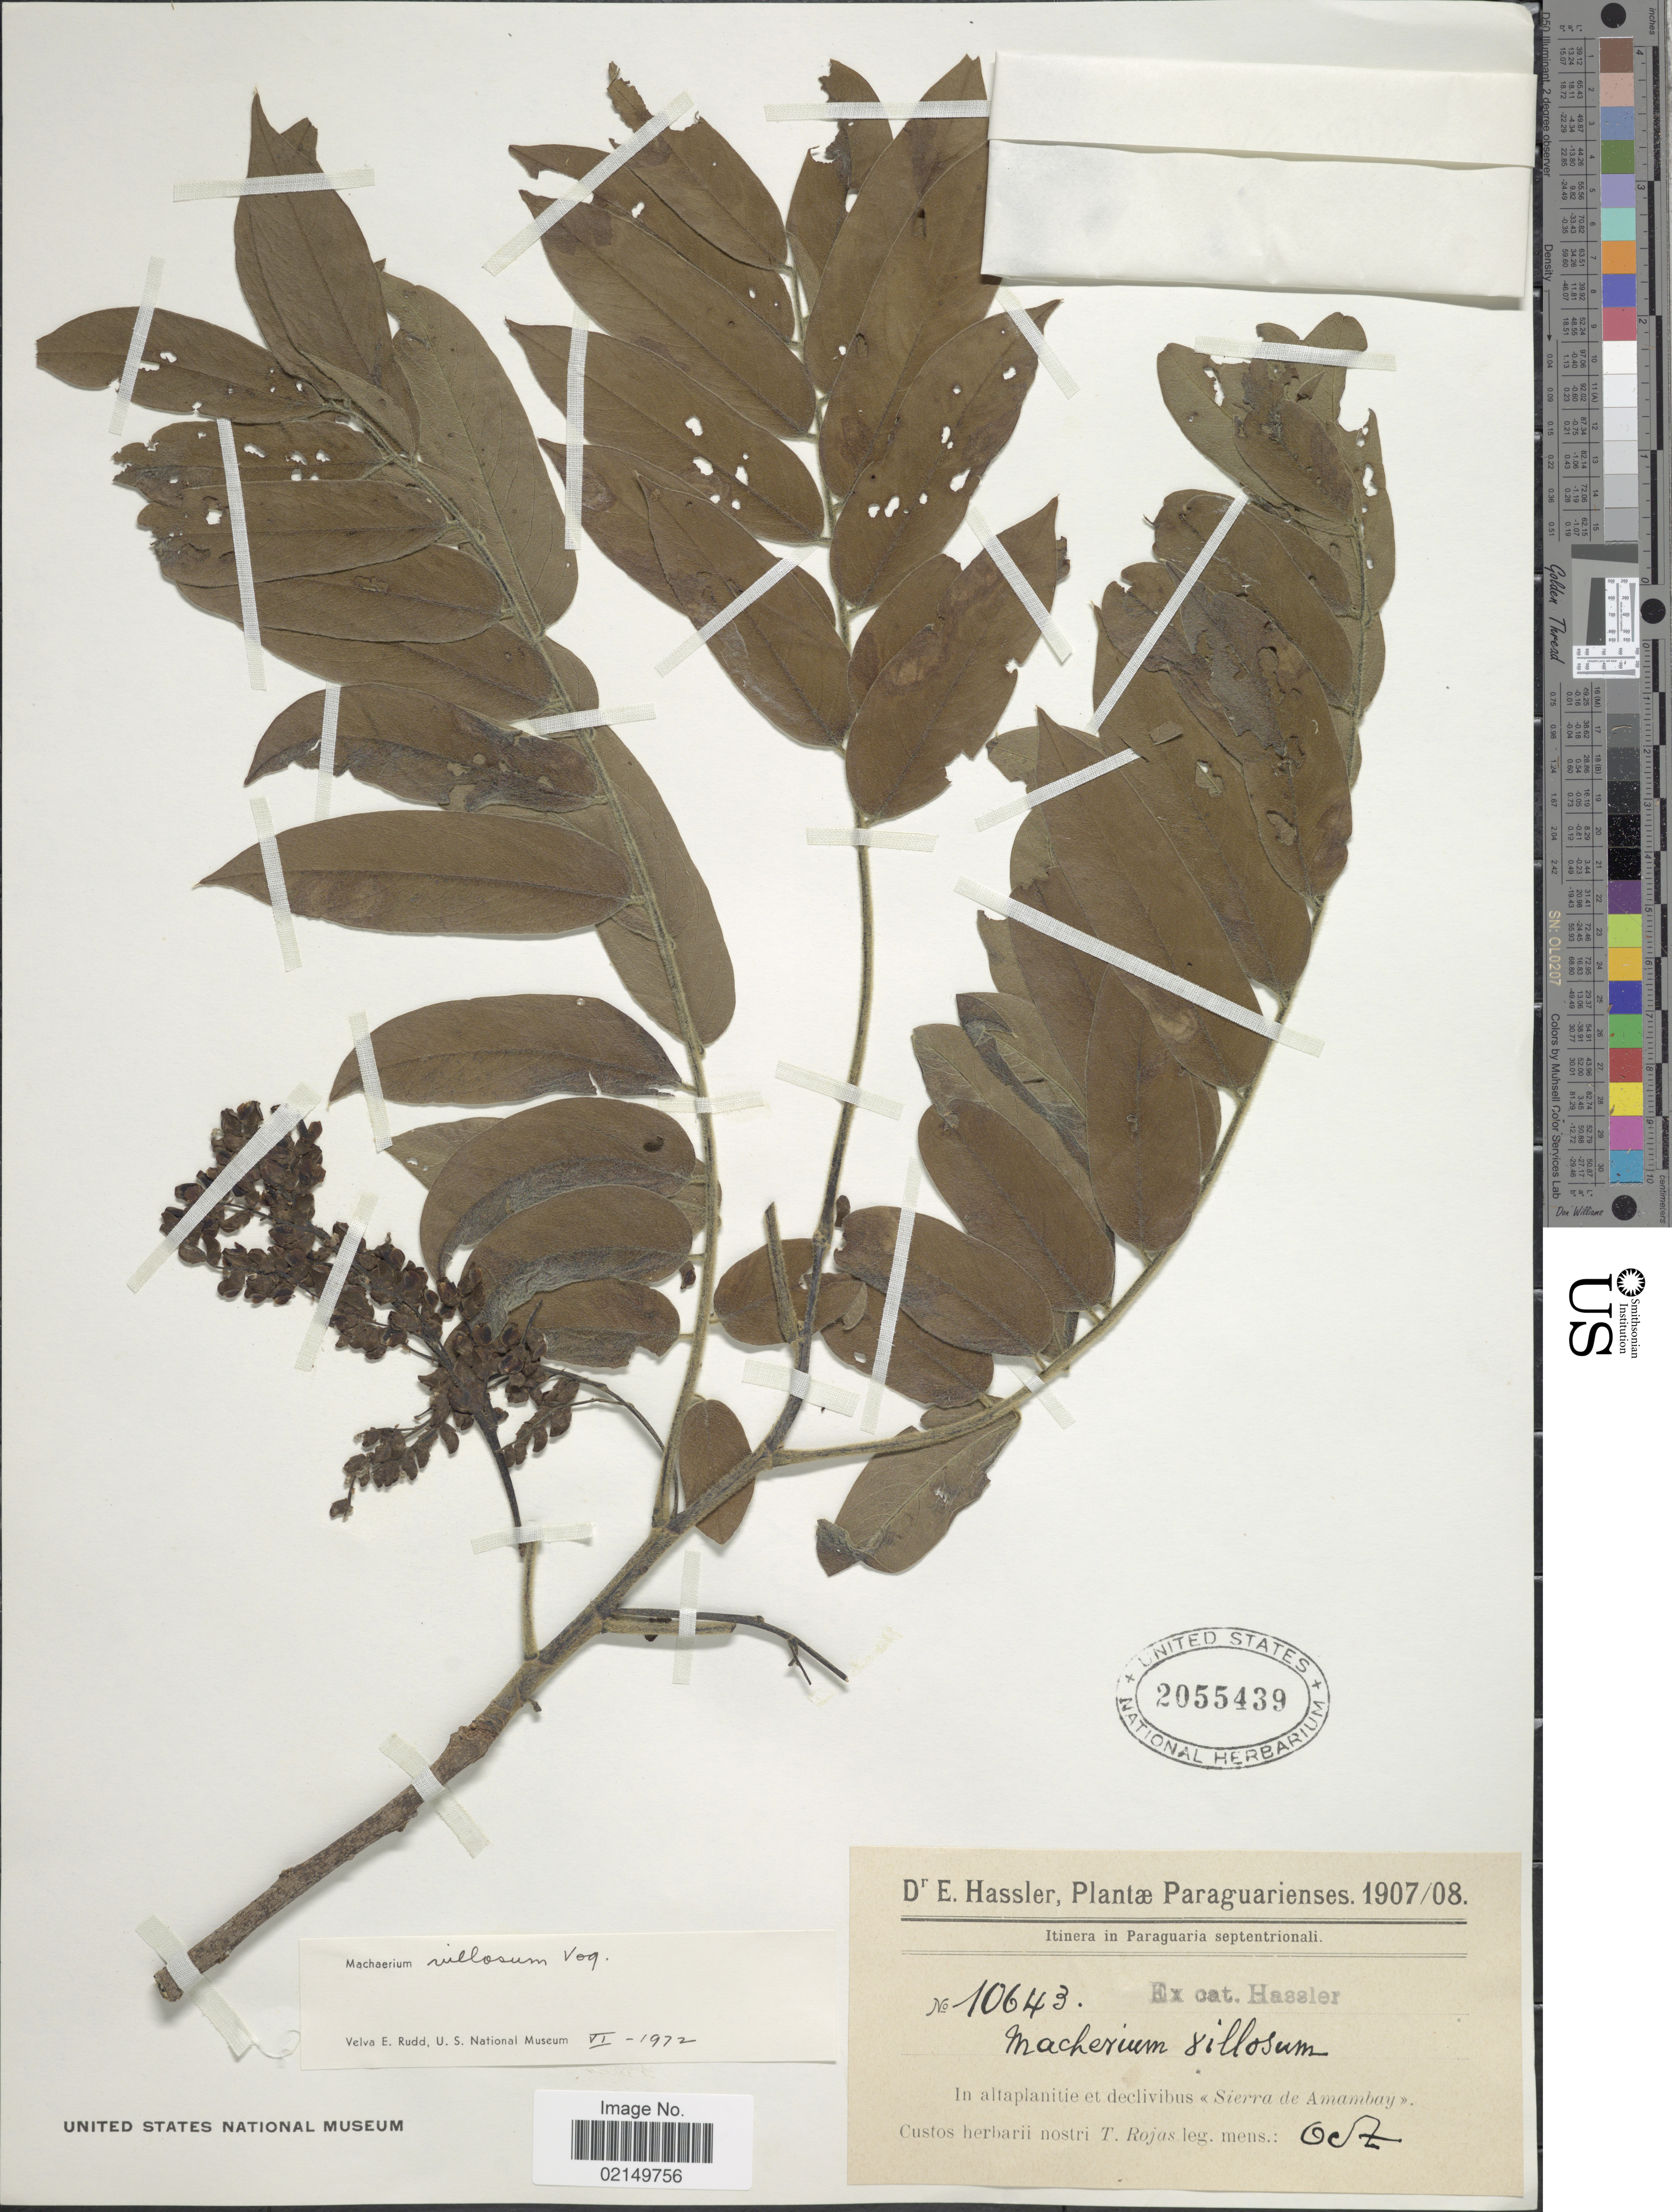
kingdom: Plantae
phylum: Tracheophyta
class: Magnoliopsida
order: Fabales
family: Fabaceae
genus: Machaerium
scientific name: Machaerium villosum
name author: Vogel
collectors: T. Rojas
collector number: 10643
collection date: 1907-10/1908-10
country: Paraguay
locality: In altaplanitie et declivibus Sierra da Amambay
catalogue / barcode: US 2055439